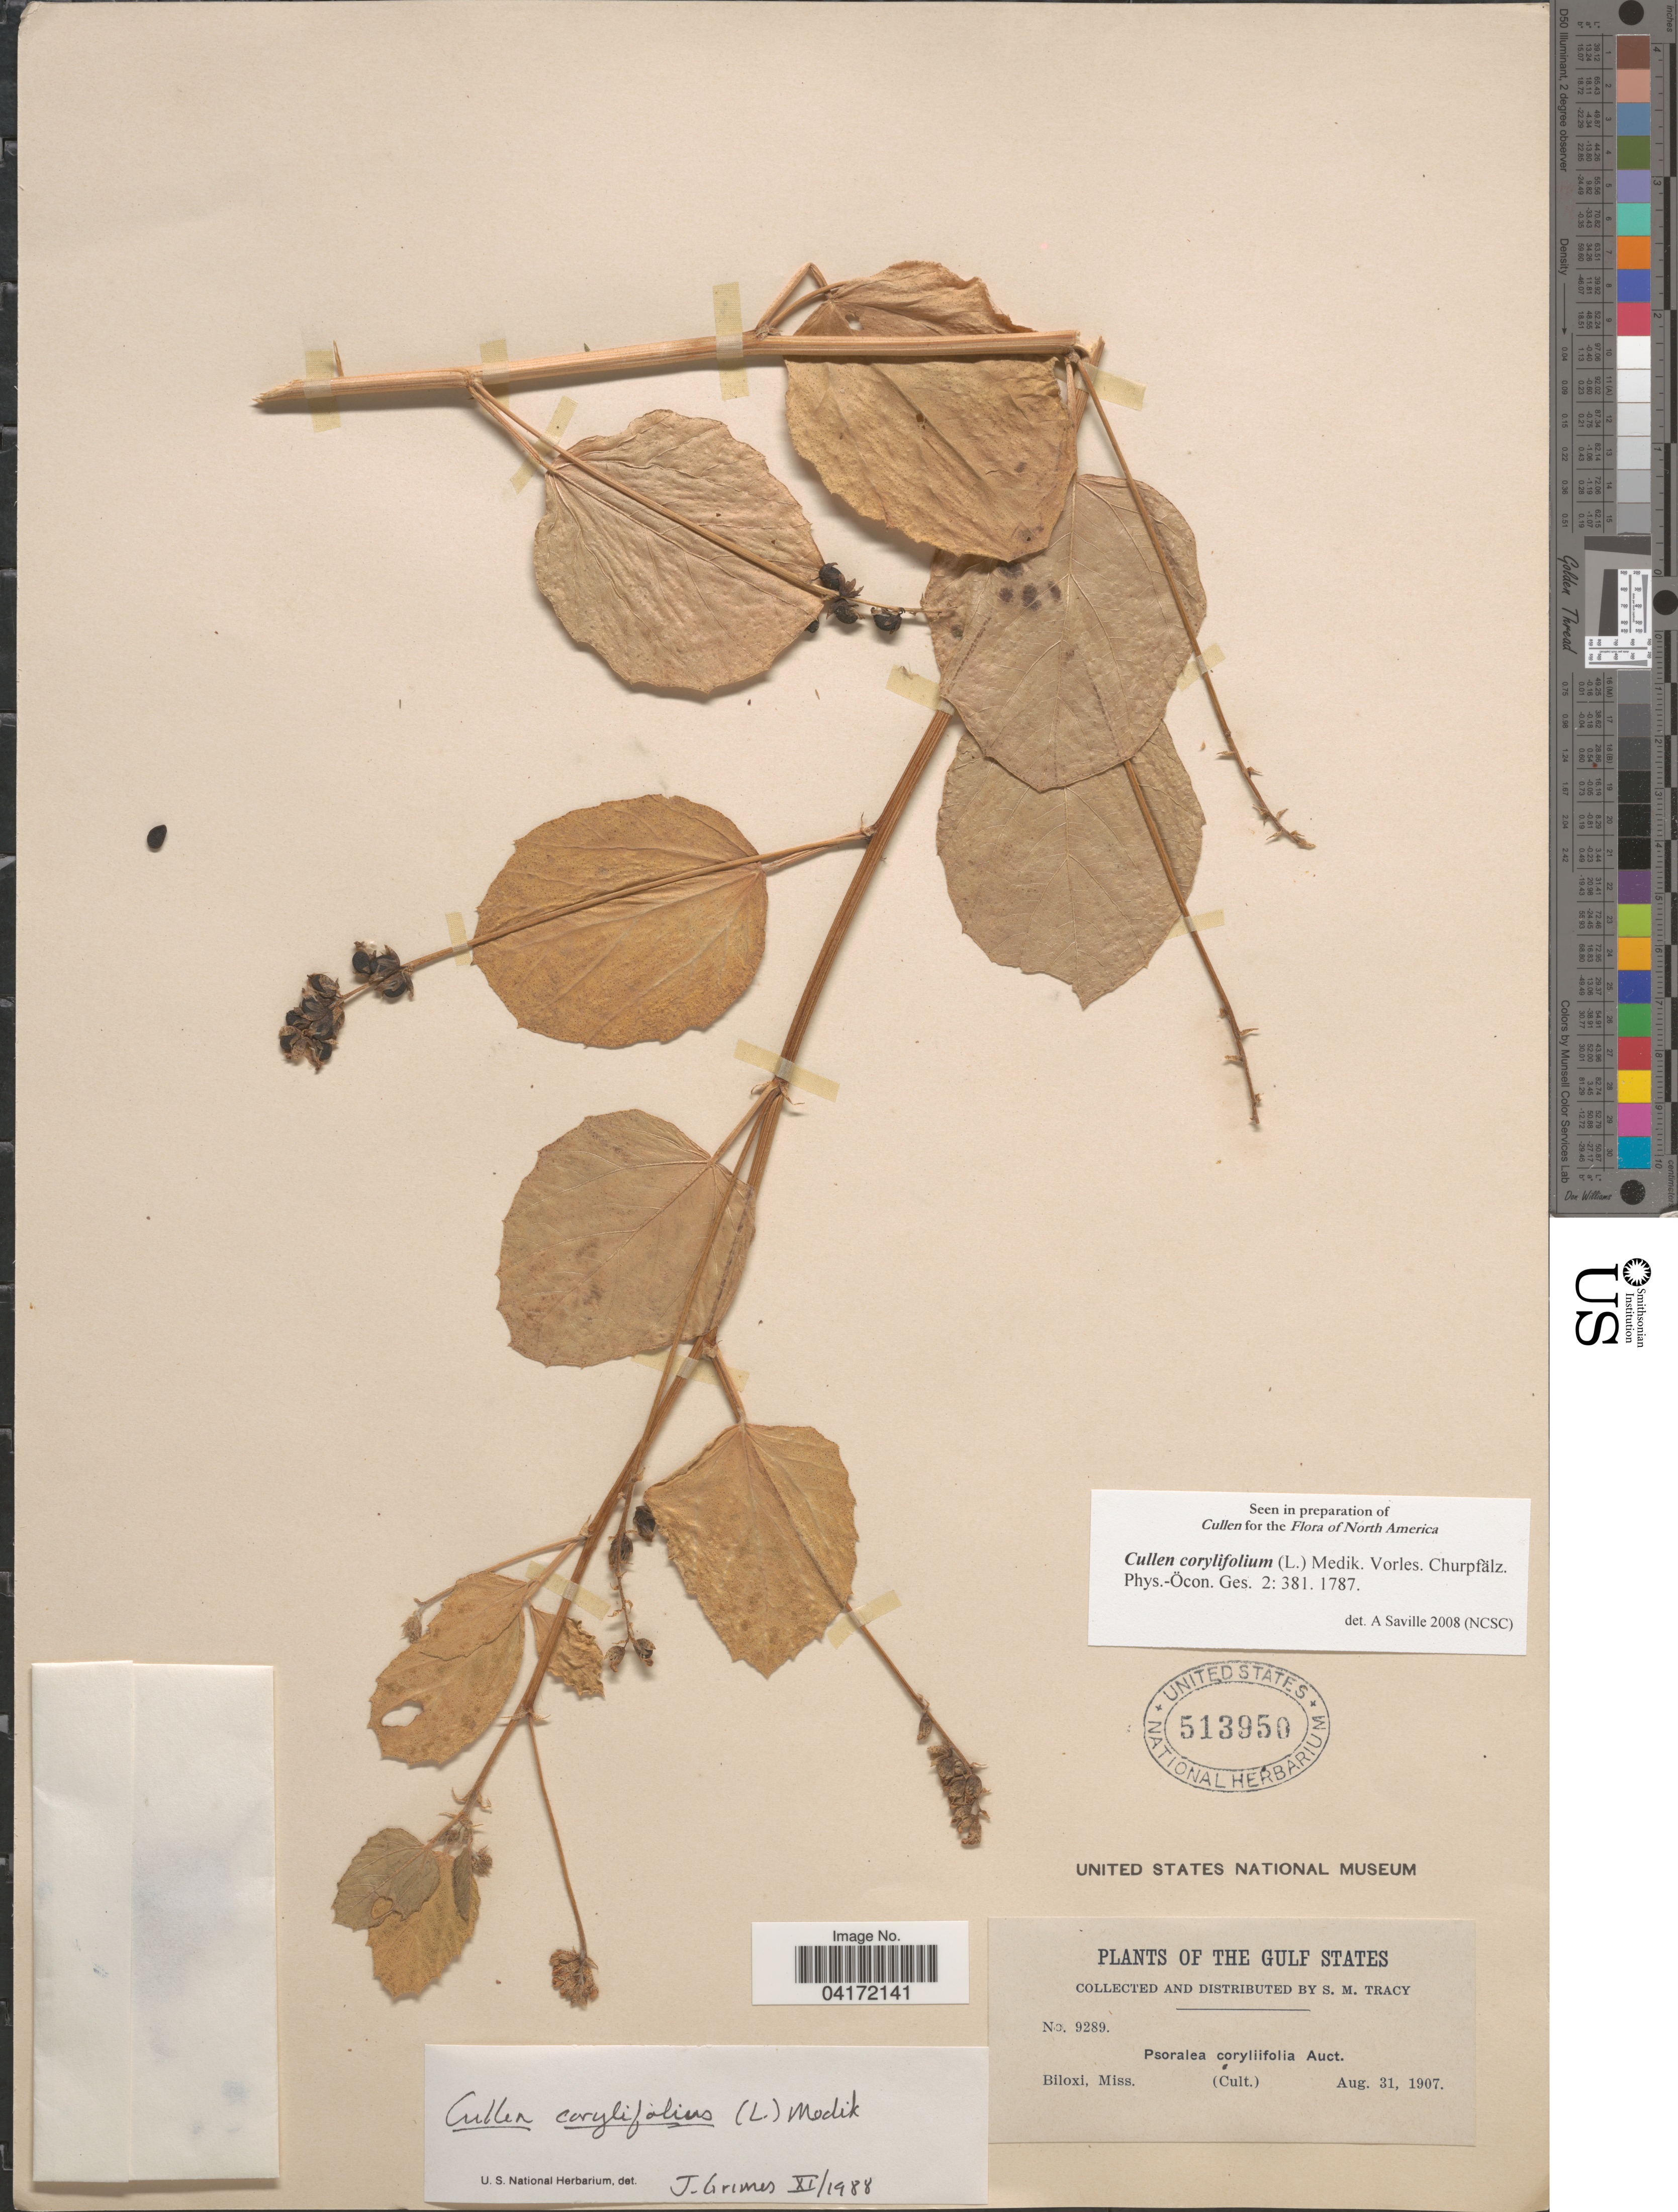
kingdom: Plantae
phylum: Tracheophyta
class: Magnoliopsida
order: Fabales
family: Fabaceae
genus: Cullen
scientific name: Cullen corylifolium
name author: Medik.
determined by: Saville, A.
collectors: S. M. Tracy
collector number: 9289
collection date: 1907-08-31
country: United States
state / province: Mississippi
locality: The Gulf States. Biloxi. (Cult.).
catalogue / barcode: US 513950